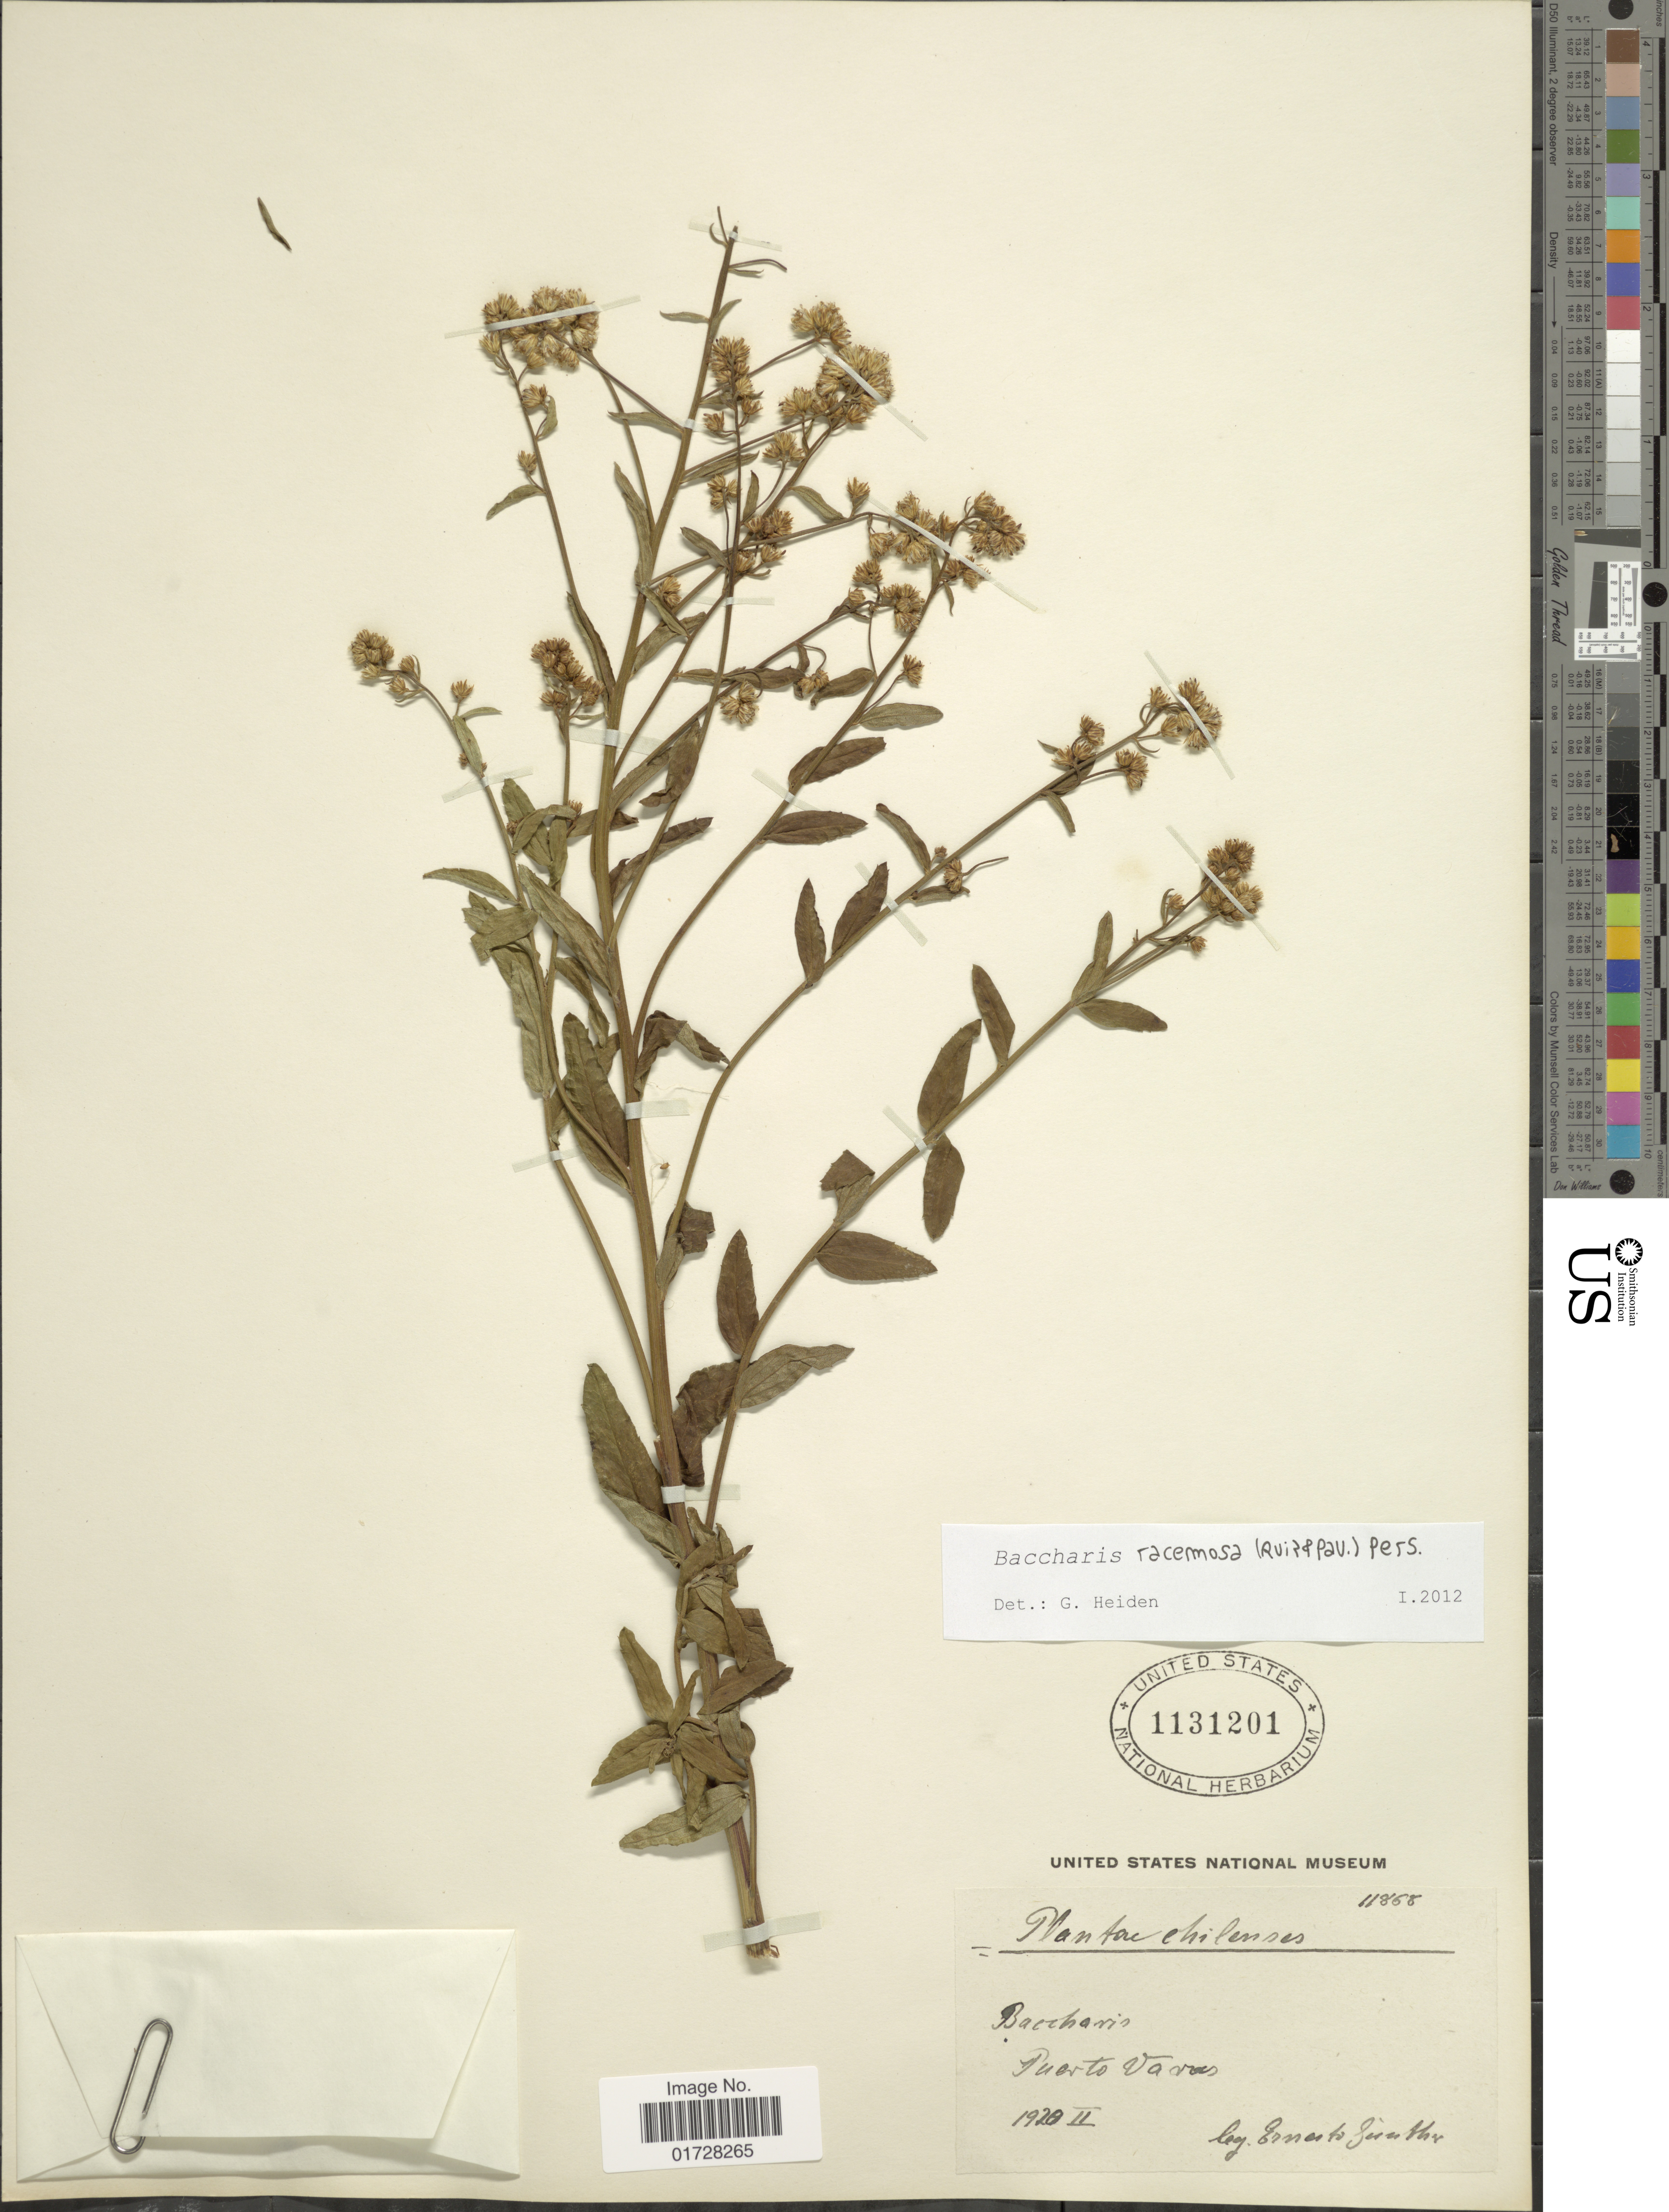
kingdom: Plantae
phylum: Tracheophyta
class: Magnoliopsida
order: Asterales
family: Asteraceae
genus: Baccharis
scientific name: Baccharis racemosa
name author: (Ruiz & Pav.) DC.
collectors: E. Gunther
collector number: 11868*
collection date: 1920-02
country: Chile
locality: Puerto Varas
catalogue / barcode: US 1131201